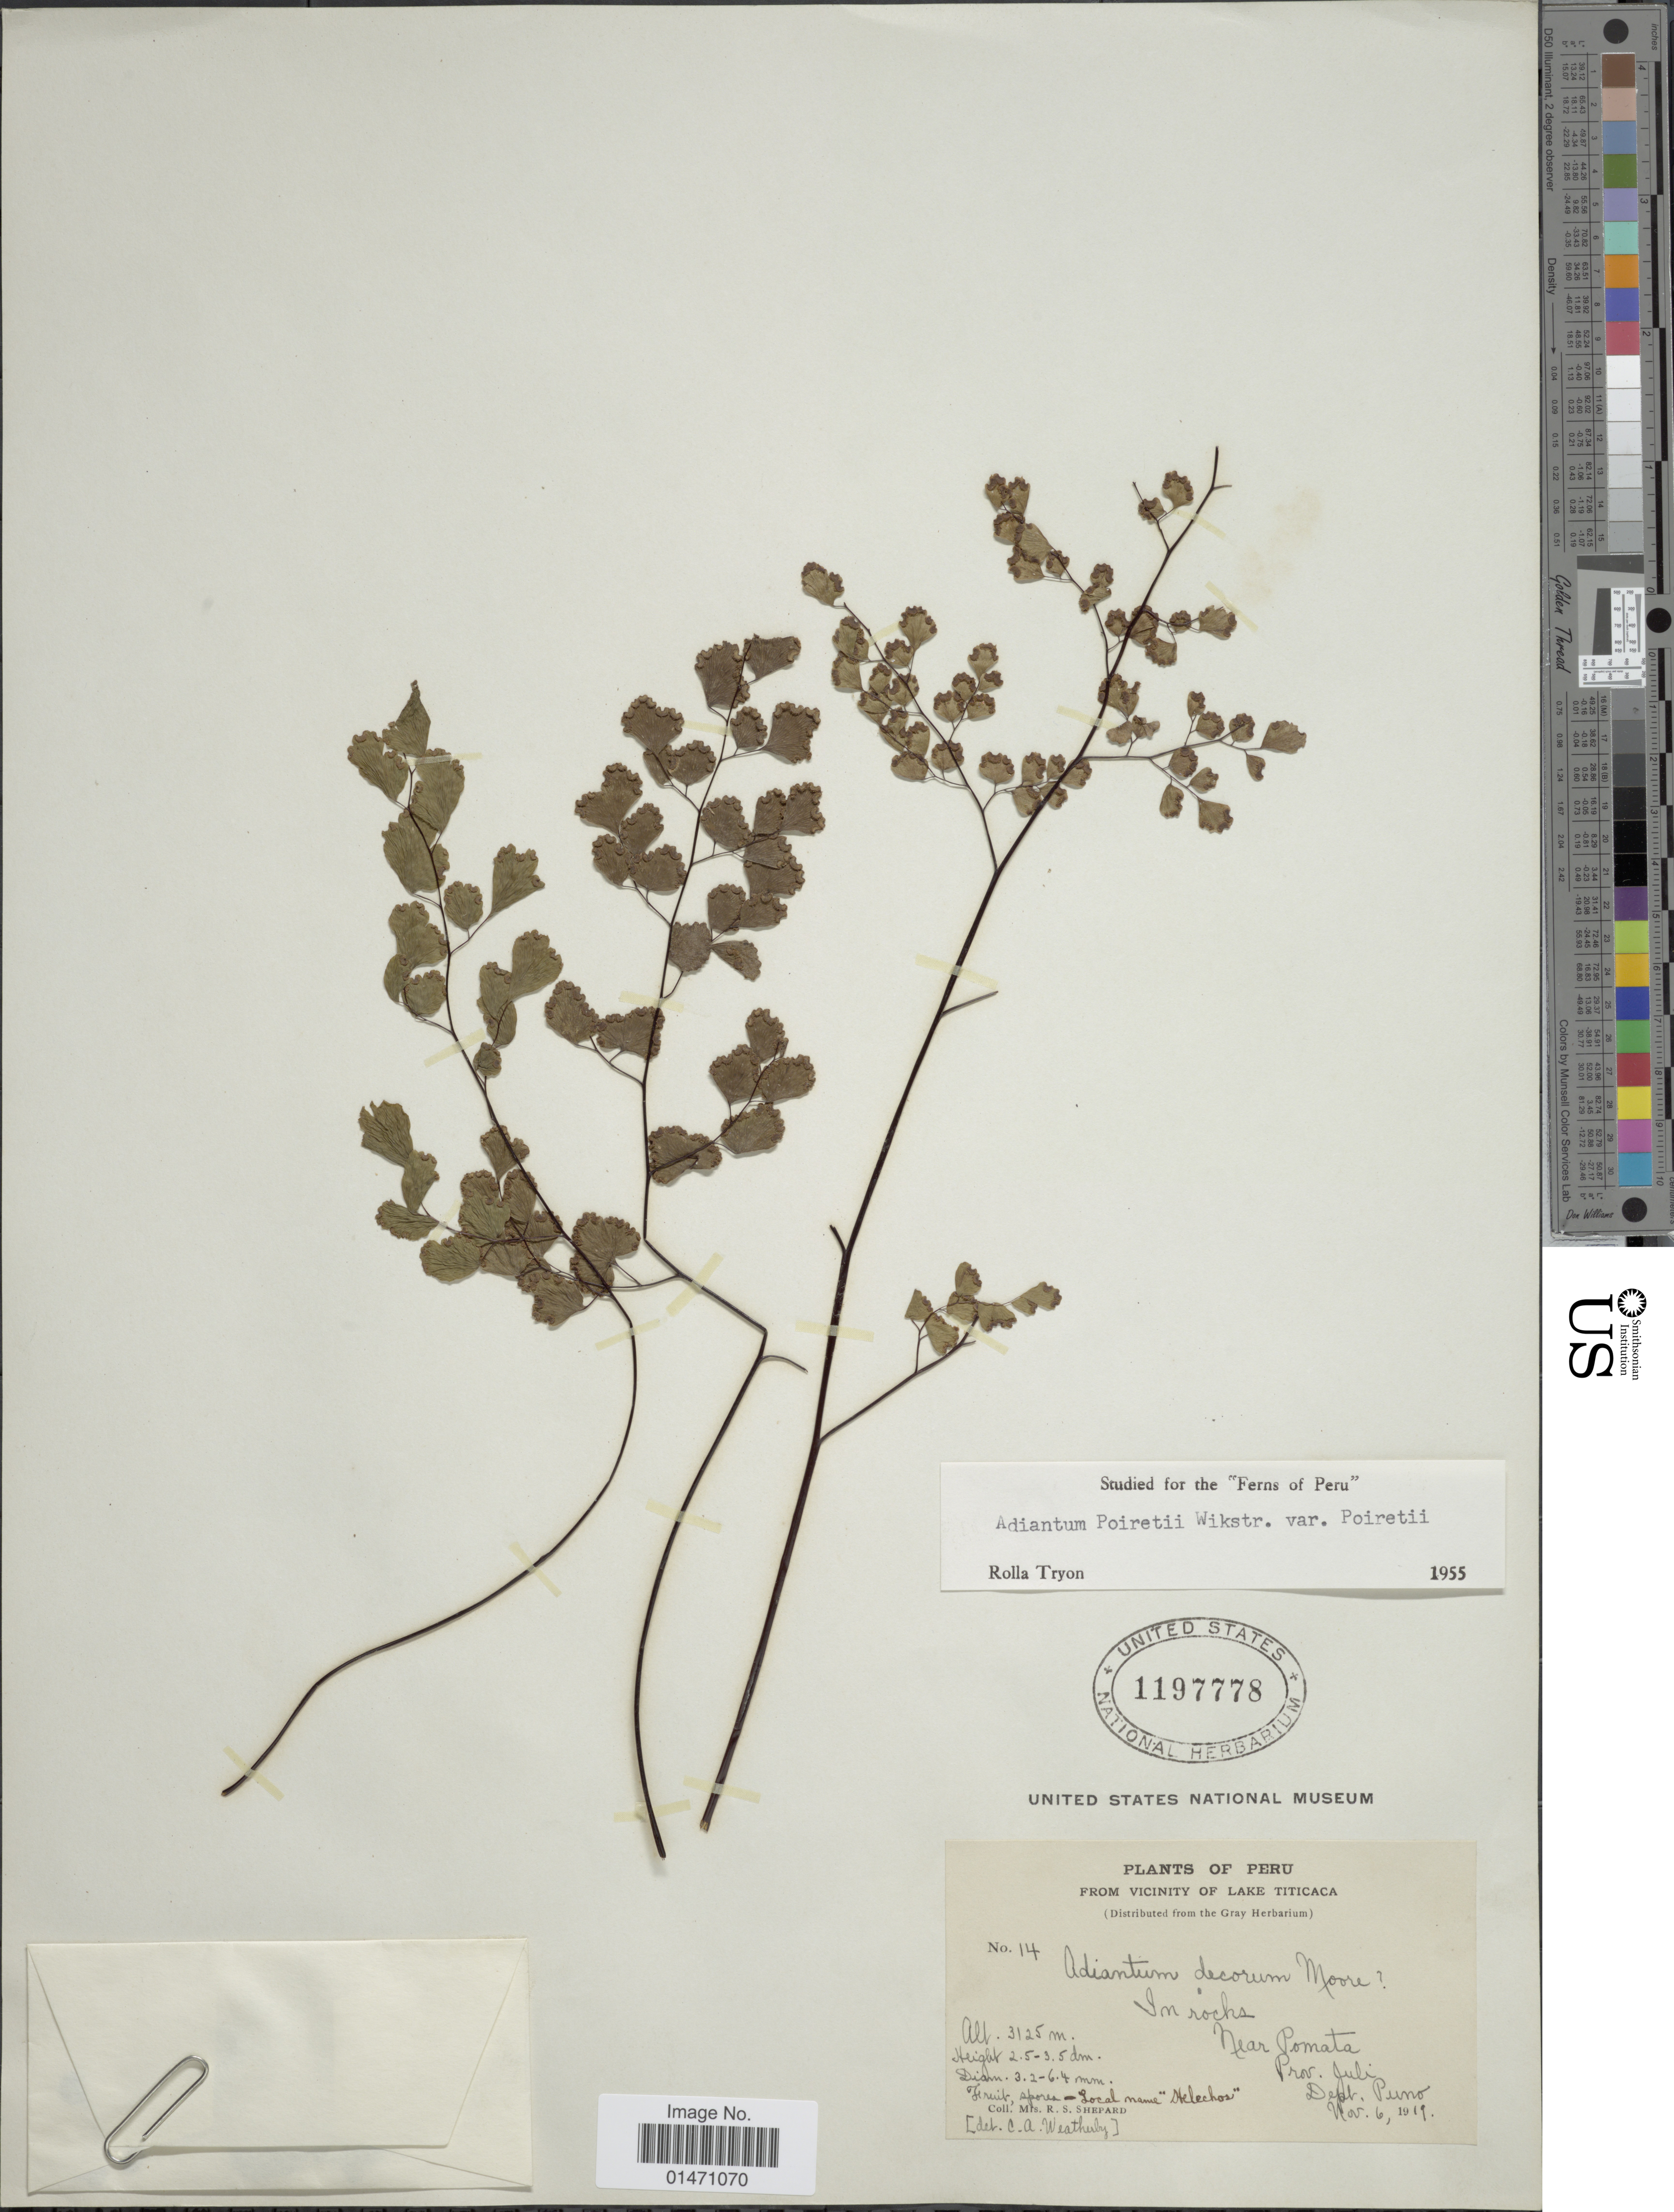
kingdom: Plantae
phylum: Tracheophyta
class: Polypodiopsida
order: Polypodiales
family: Pteridaceae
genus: Adiantum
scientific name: Adiantum poiretii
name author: Wikstr.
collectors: R. S. Shepard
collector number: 14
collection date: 1919-11-06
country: Peru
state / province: Puno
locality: Plants of Peru, In rocks, near Pomata, prov. Juli, Dept. Puno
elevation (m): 3125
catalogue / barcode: US 1197778